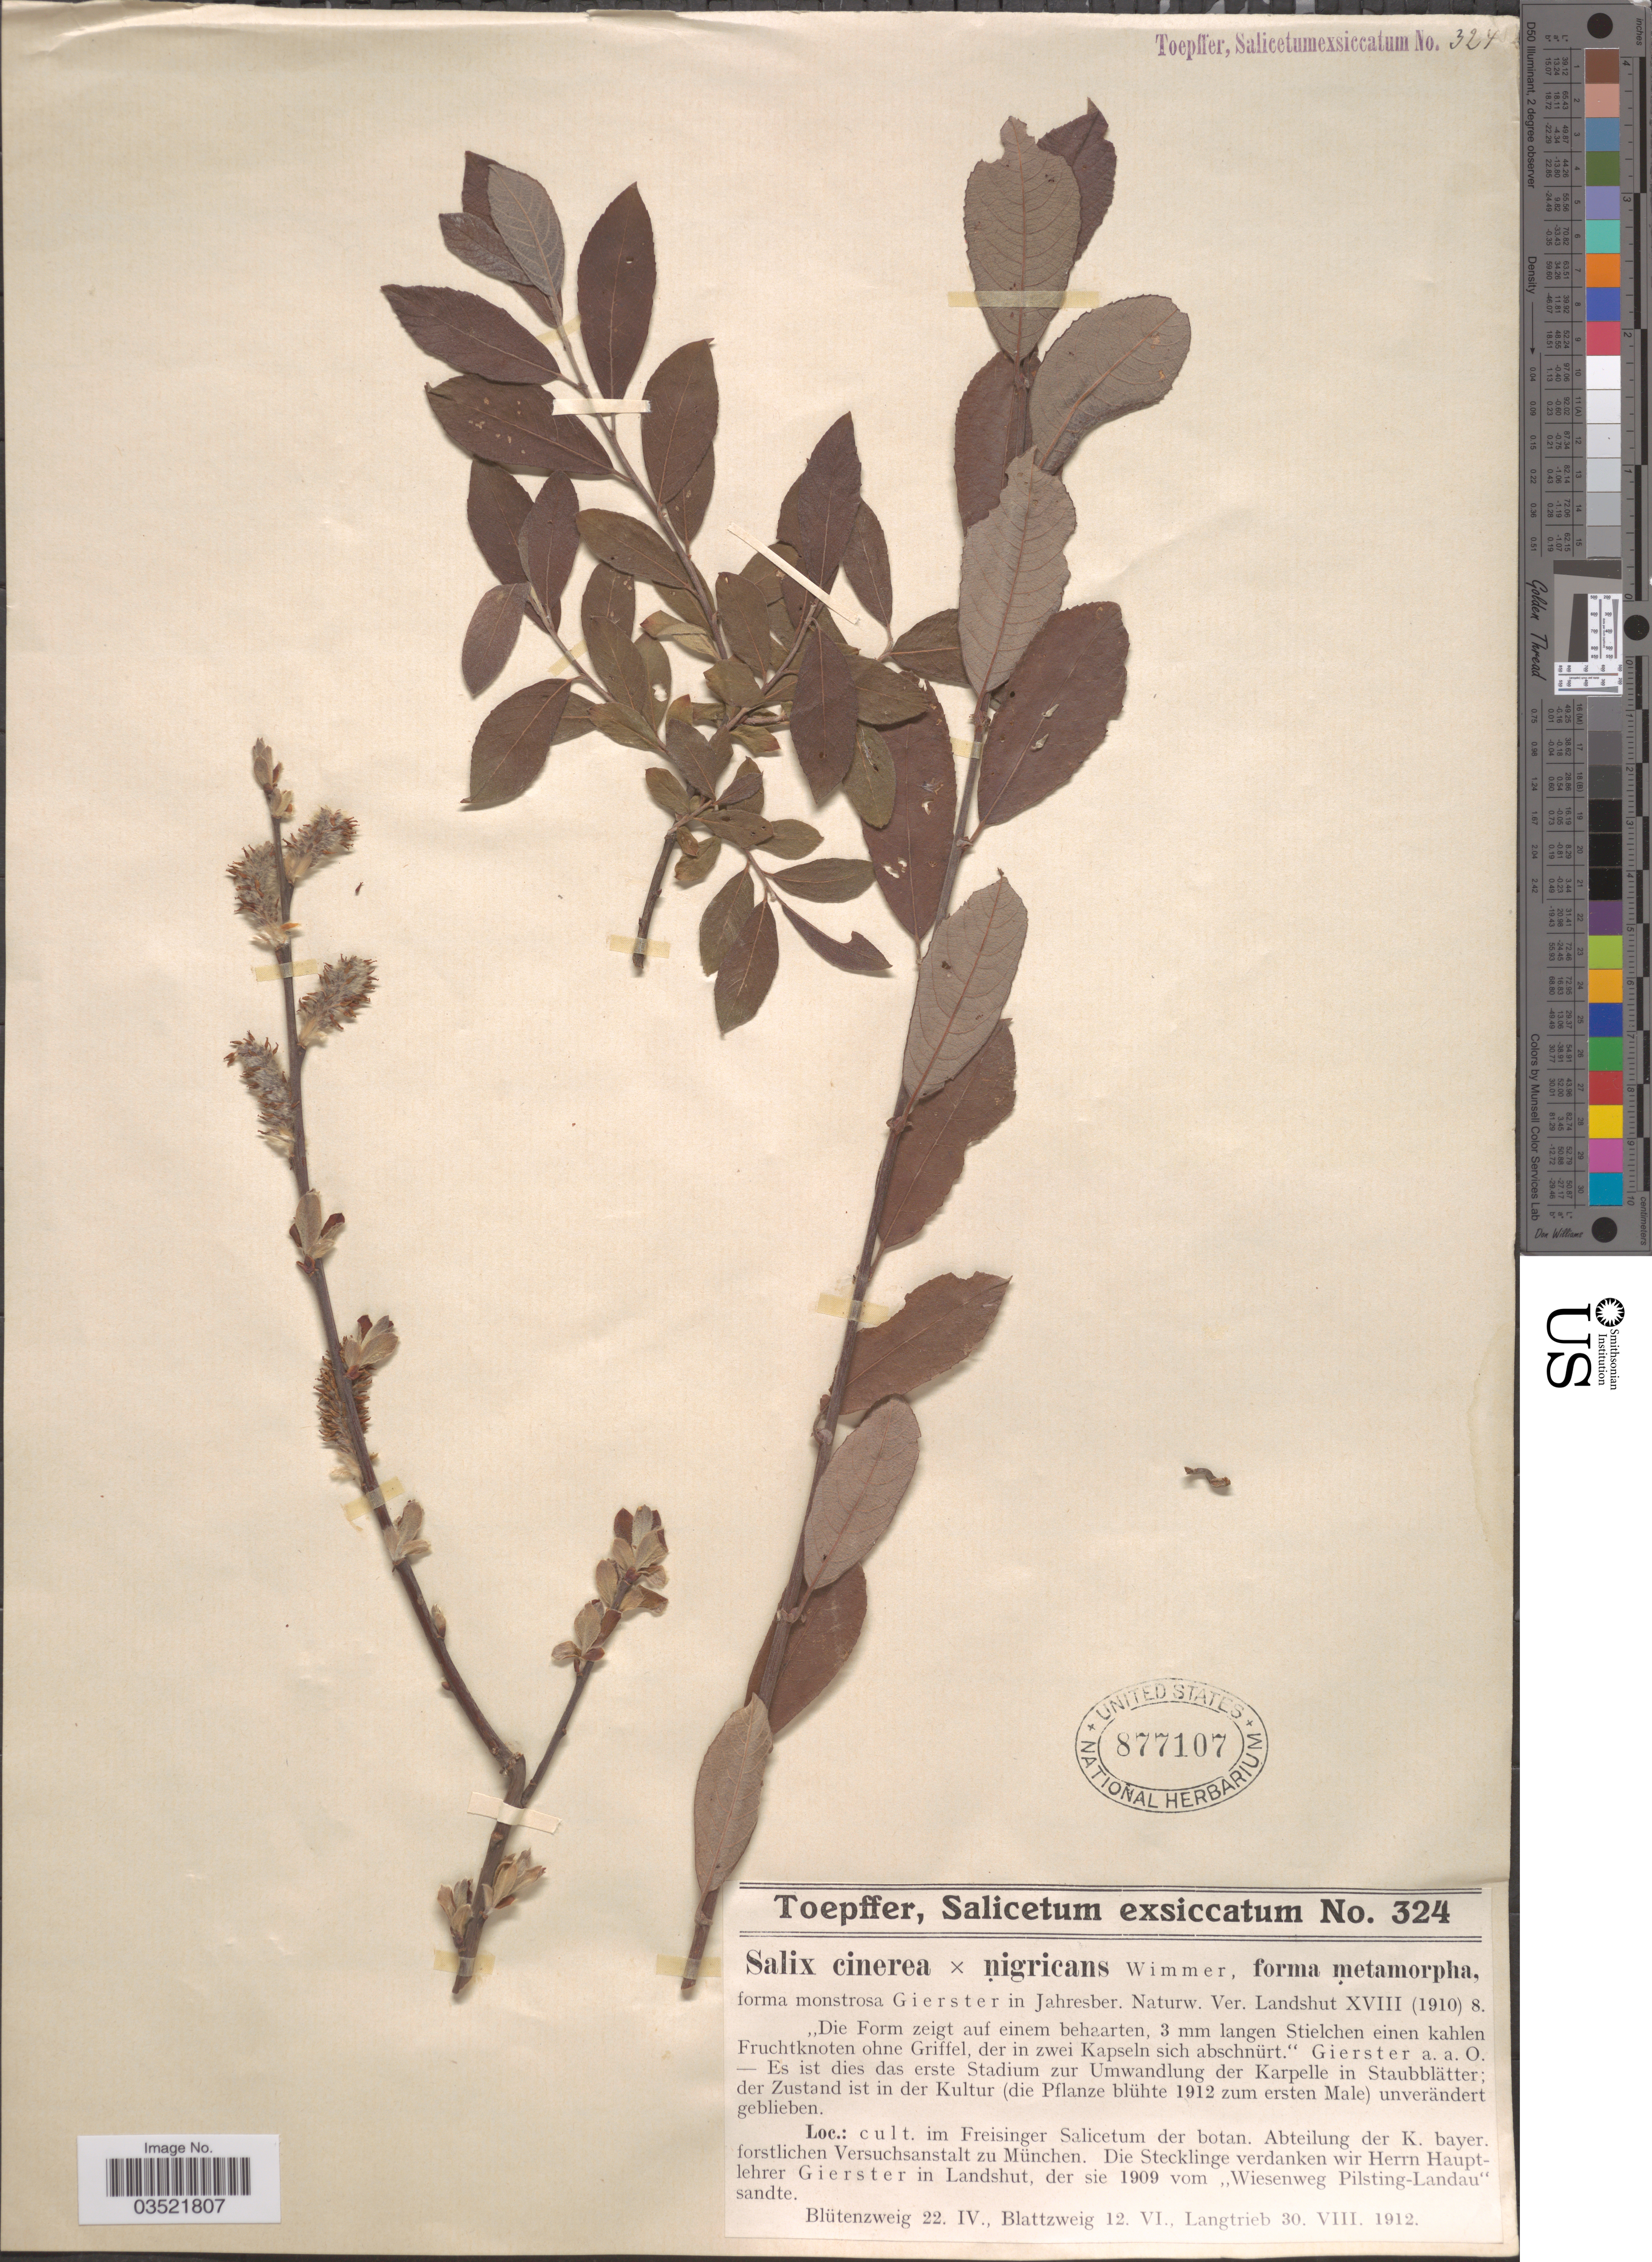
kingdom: Plantae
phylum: Tracheophyta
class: Magnoliopsida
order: Malpighiales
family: Salicaceae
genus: Salix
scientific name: Salix cinerea x S. nigricans f. metamorpha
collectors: A. Toepffer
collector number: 324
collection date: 1912-04-22/1912-08-30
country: Germany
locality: Cult. im Freisinger Salicetum der botan. Abteilung der K. bayer. forstlichen Versuchsanstalt zu München. Die Stecklinge verdanken wir Herrn Hauptlehrer Gierster in Landshut, der sie 1909 vom "Wiesenweg Pilsting-landau" sandte.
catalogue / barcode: US 877107